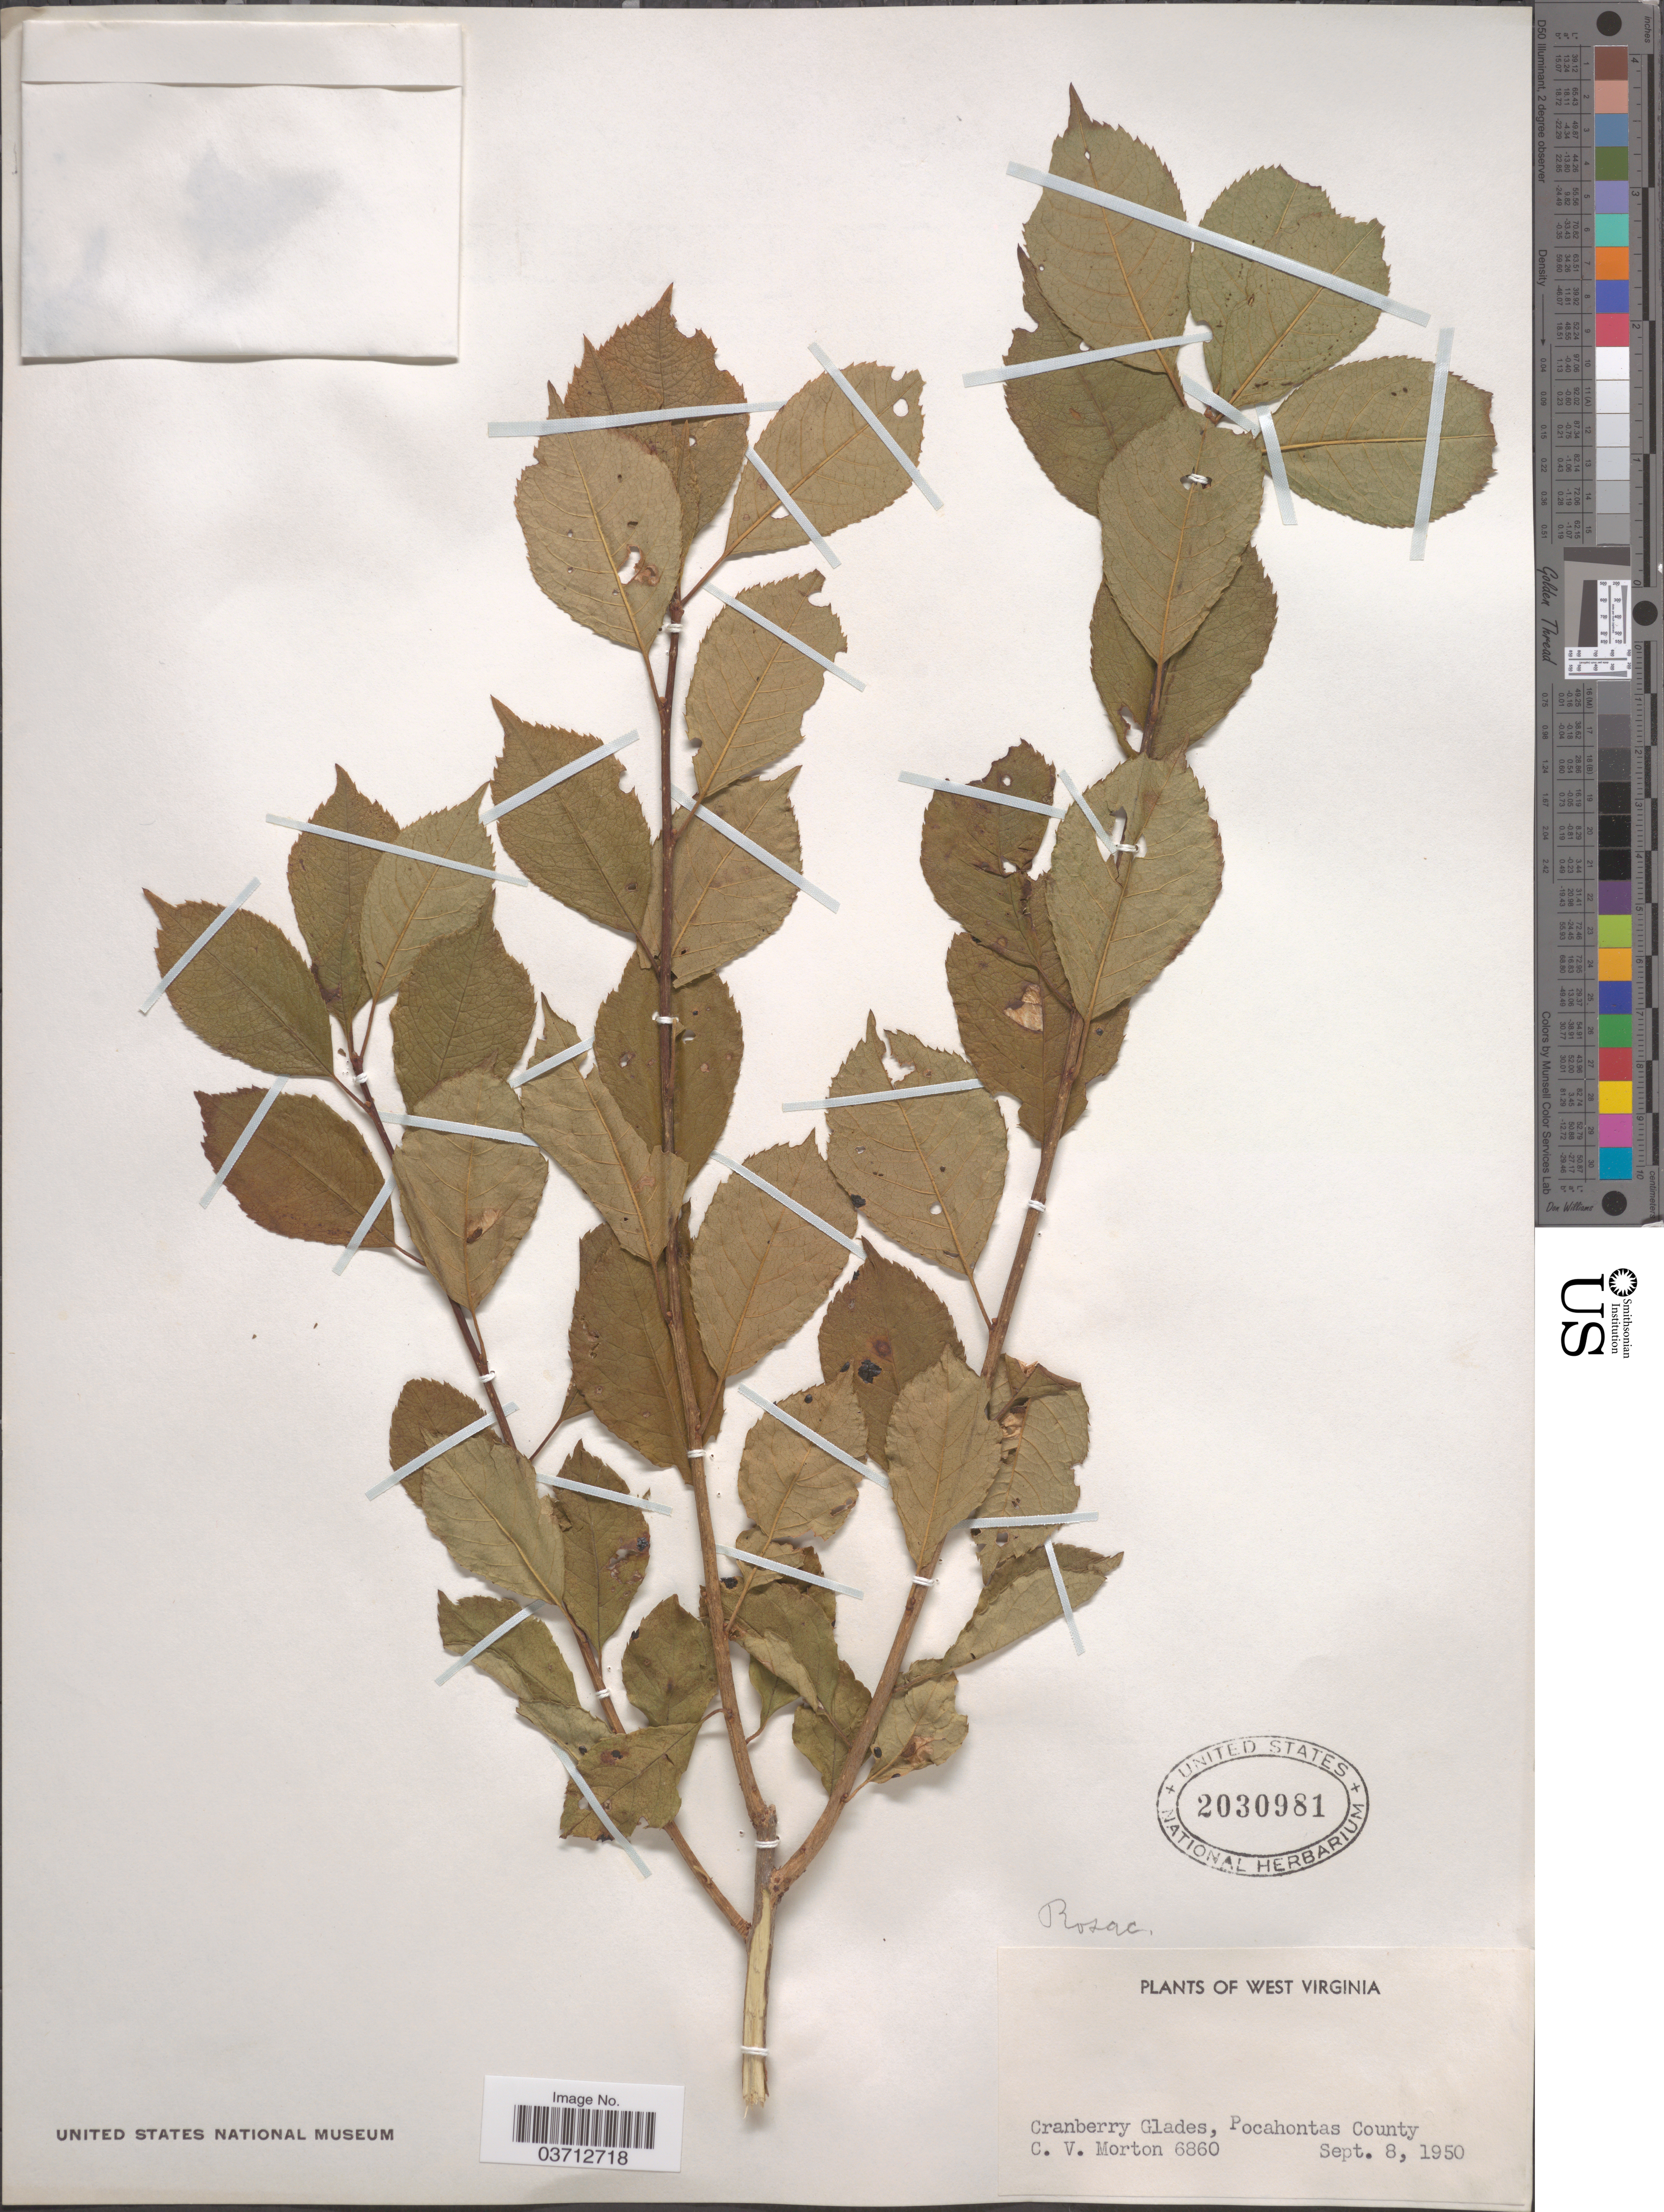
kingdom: Plantae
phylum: Tracheophyta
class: Magnoliopsida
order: Rosales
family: Rosaceae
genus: Rosa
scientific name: Rosa sp.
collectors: C. V. Morton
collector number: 6860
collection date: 1950-09-08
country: United States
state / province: West Virginia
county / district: Pocahontas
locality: Cranberry Glades, Pocahontas County.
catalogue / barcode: US 2030981